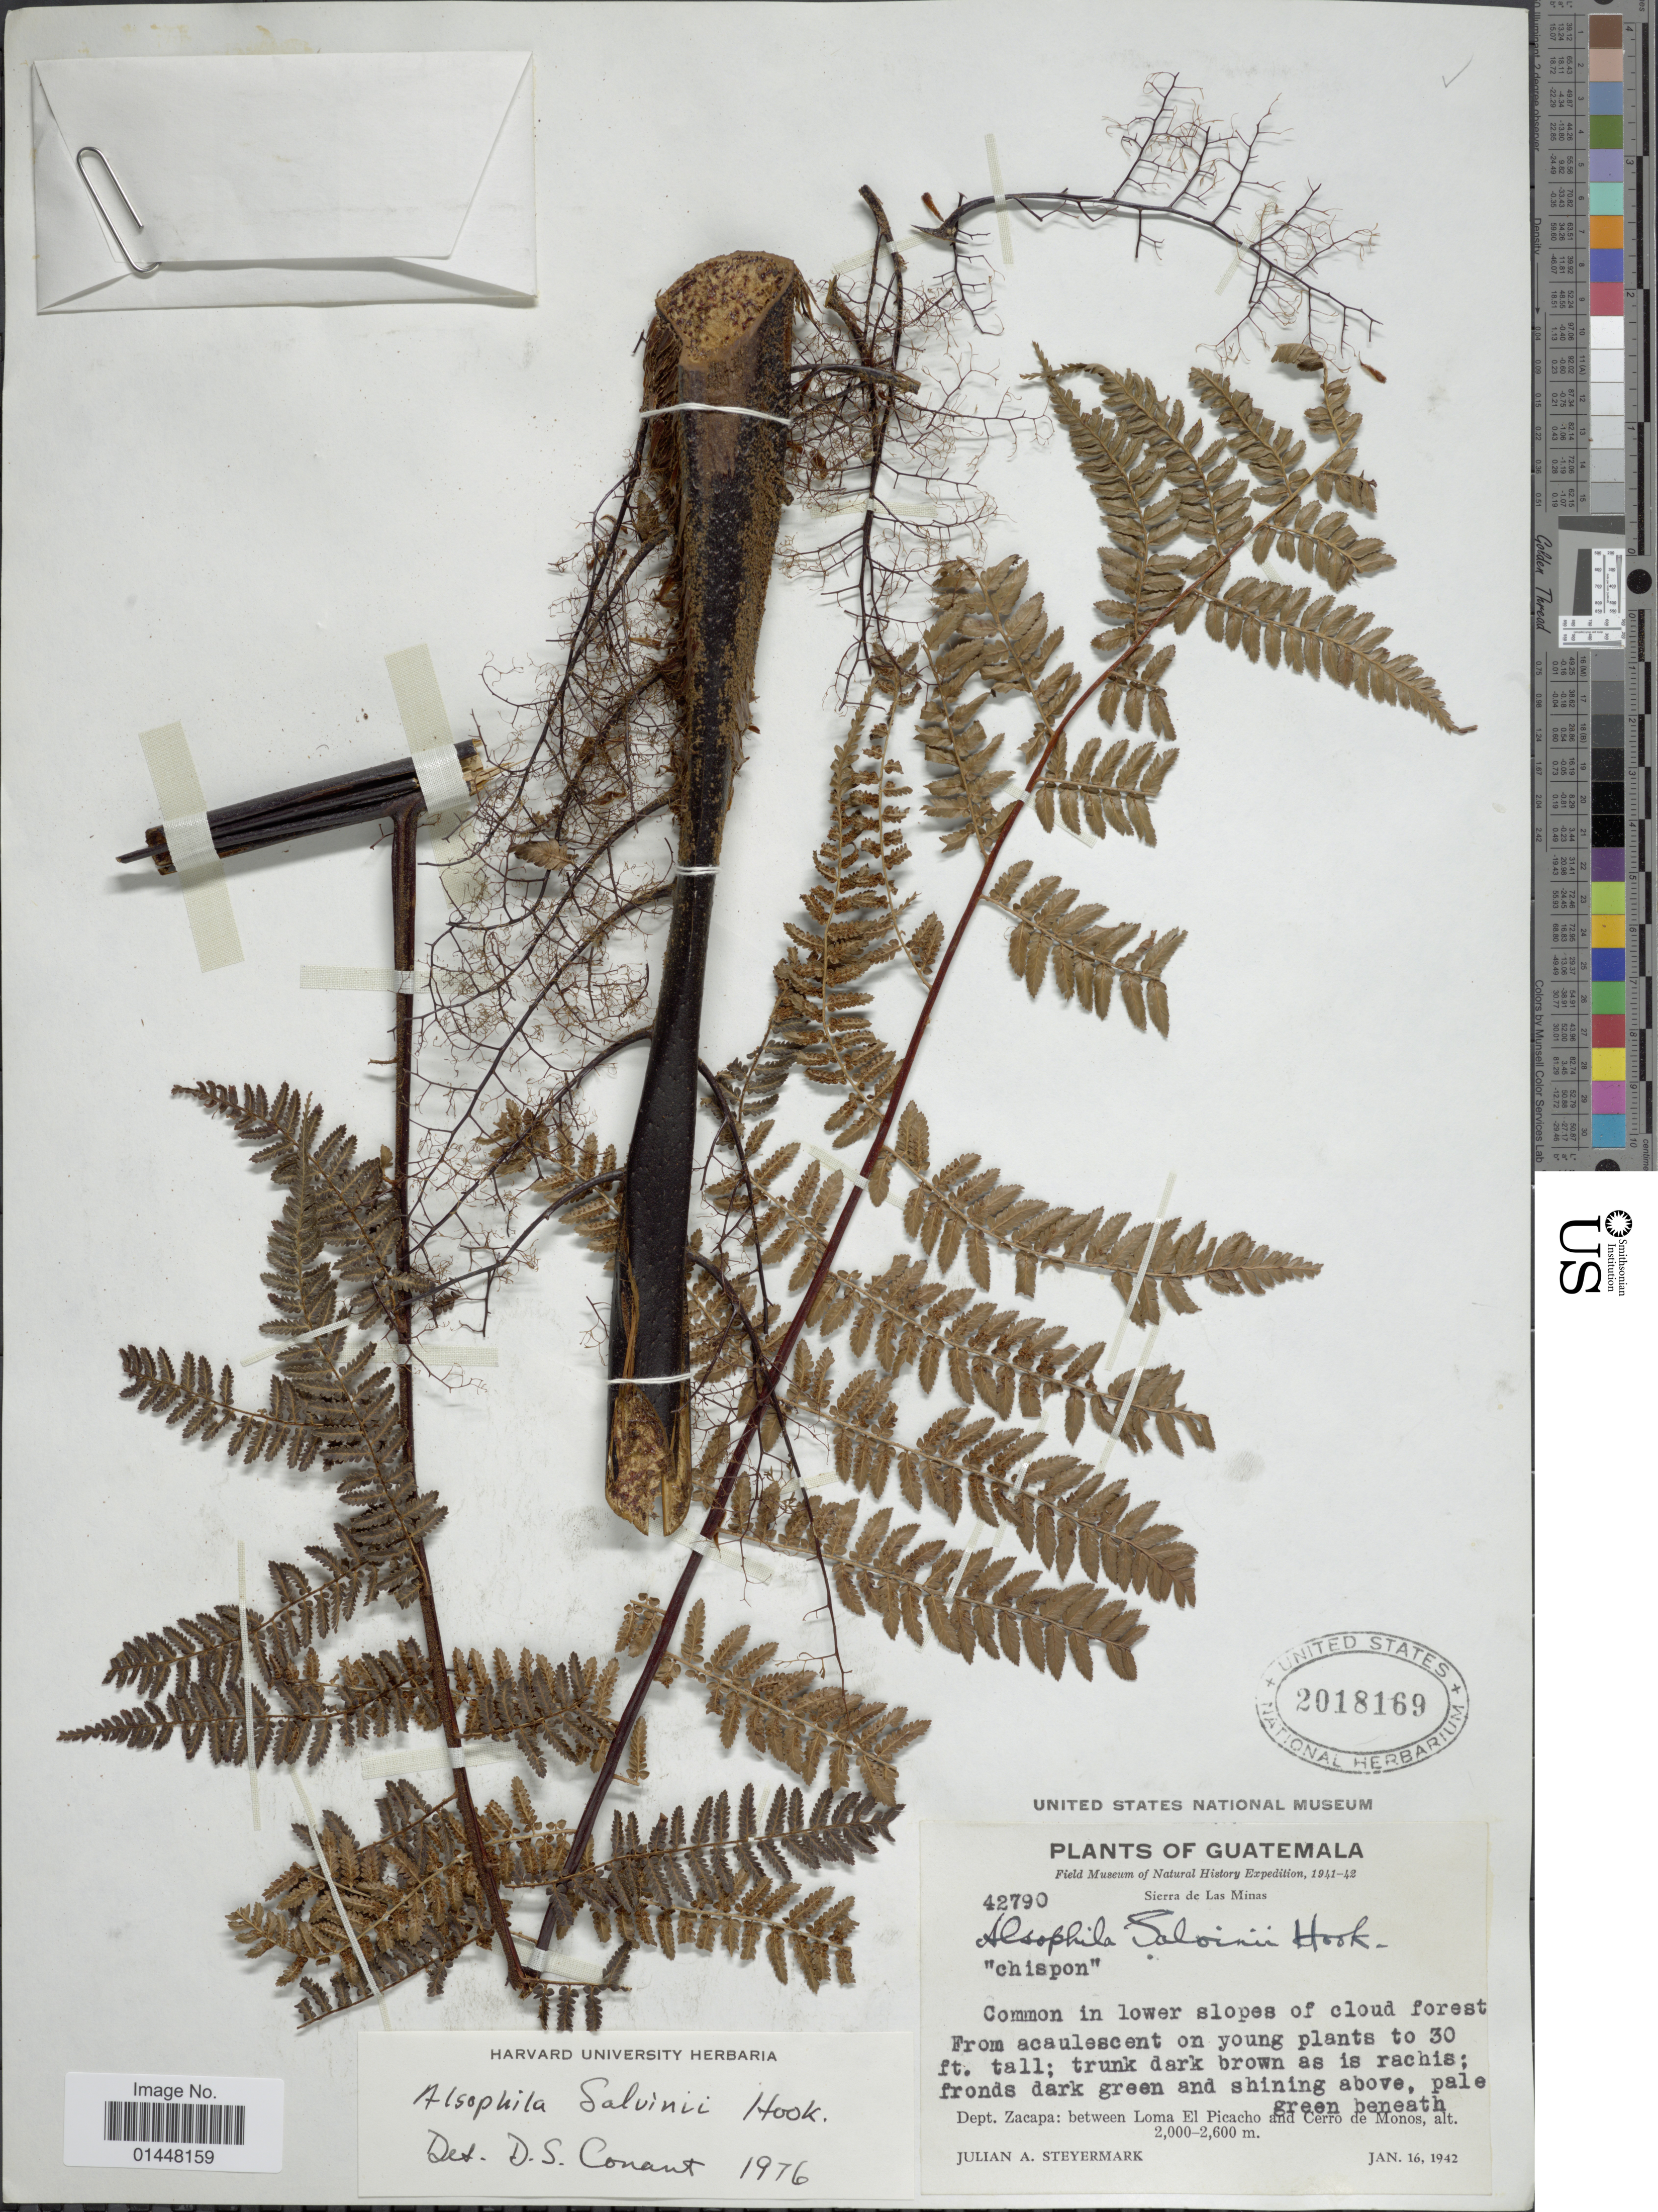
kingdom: Plantae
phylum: Tracheophyta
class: Polypodiopsida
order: Cyatheales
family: Cyatheaceae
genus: Gymnosphaera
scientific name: Gymnosphaera salvinii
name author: (Hook.)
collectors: J. Steyermark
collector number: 42790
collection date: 1942-01-16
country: Guatemala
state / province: Zacapa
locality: Between Loma El Picacho and Cerro de Monos. Sierra de Las Minas.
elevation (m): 2000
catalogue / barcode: US 2018169